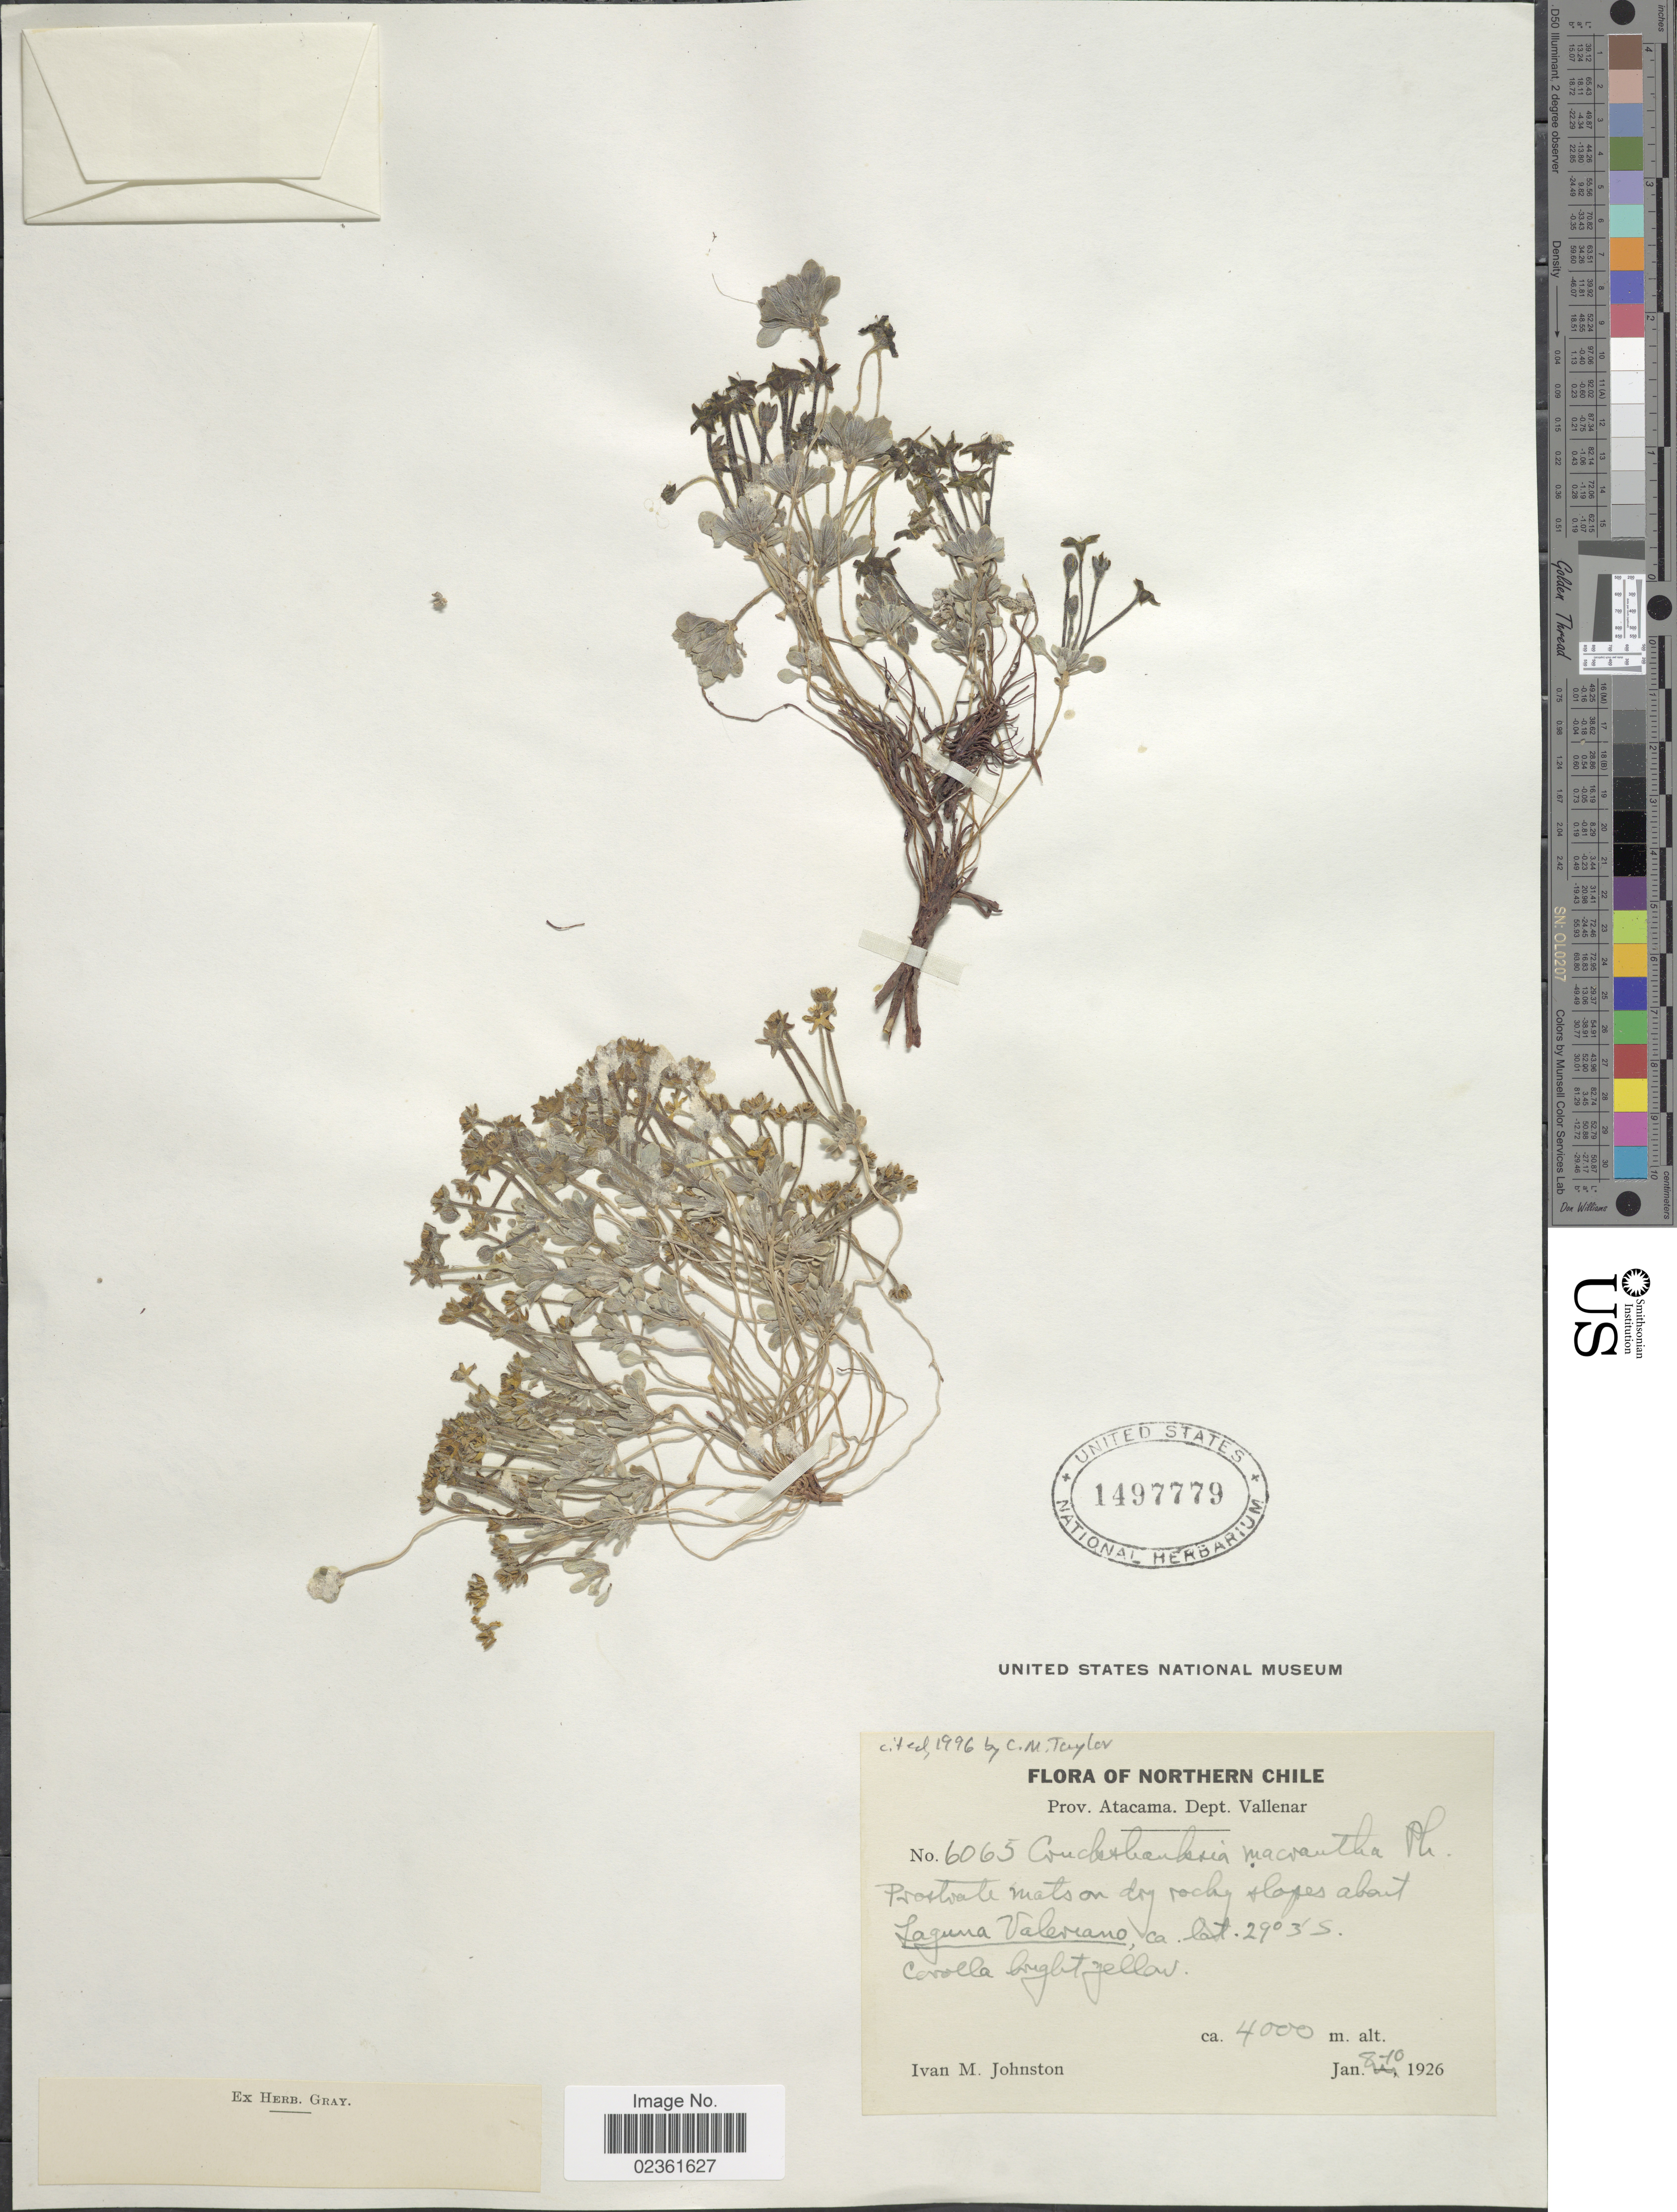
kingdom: Plantae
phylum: Tracheophyta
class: Magnoliopsida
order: Gentianales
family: Rubiaceae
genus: Cruckshanksia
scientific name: Cruckshanksia macrantha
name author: Phil.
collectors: I.M. Johnston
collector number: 6065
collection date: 1926-01-08/1926-01-10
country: Chile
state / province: Atacama (III)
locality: Northern Chile, Dept. Vallenar, on dry rocky slopes about Laguna Valeriano.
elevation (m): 4000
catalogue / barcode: US 1497779